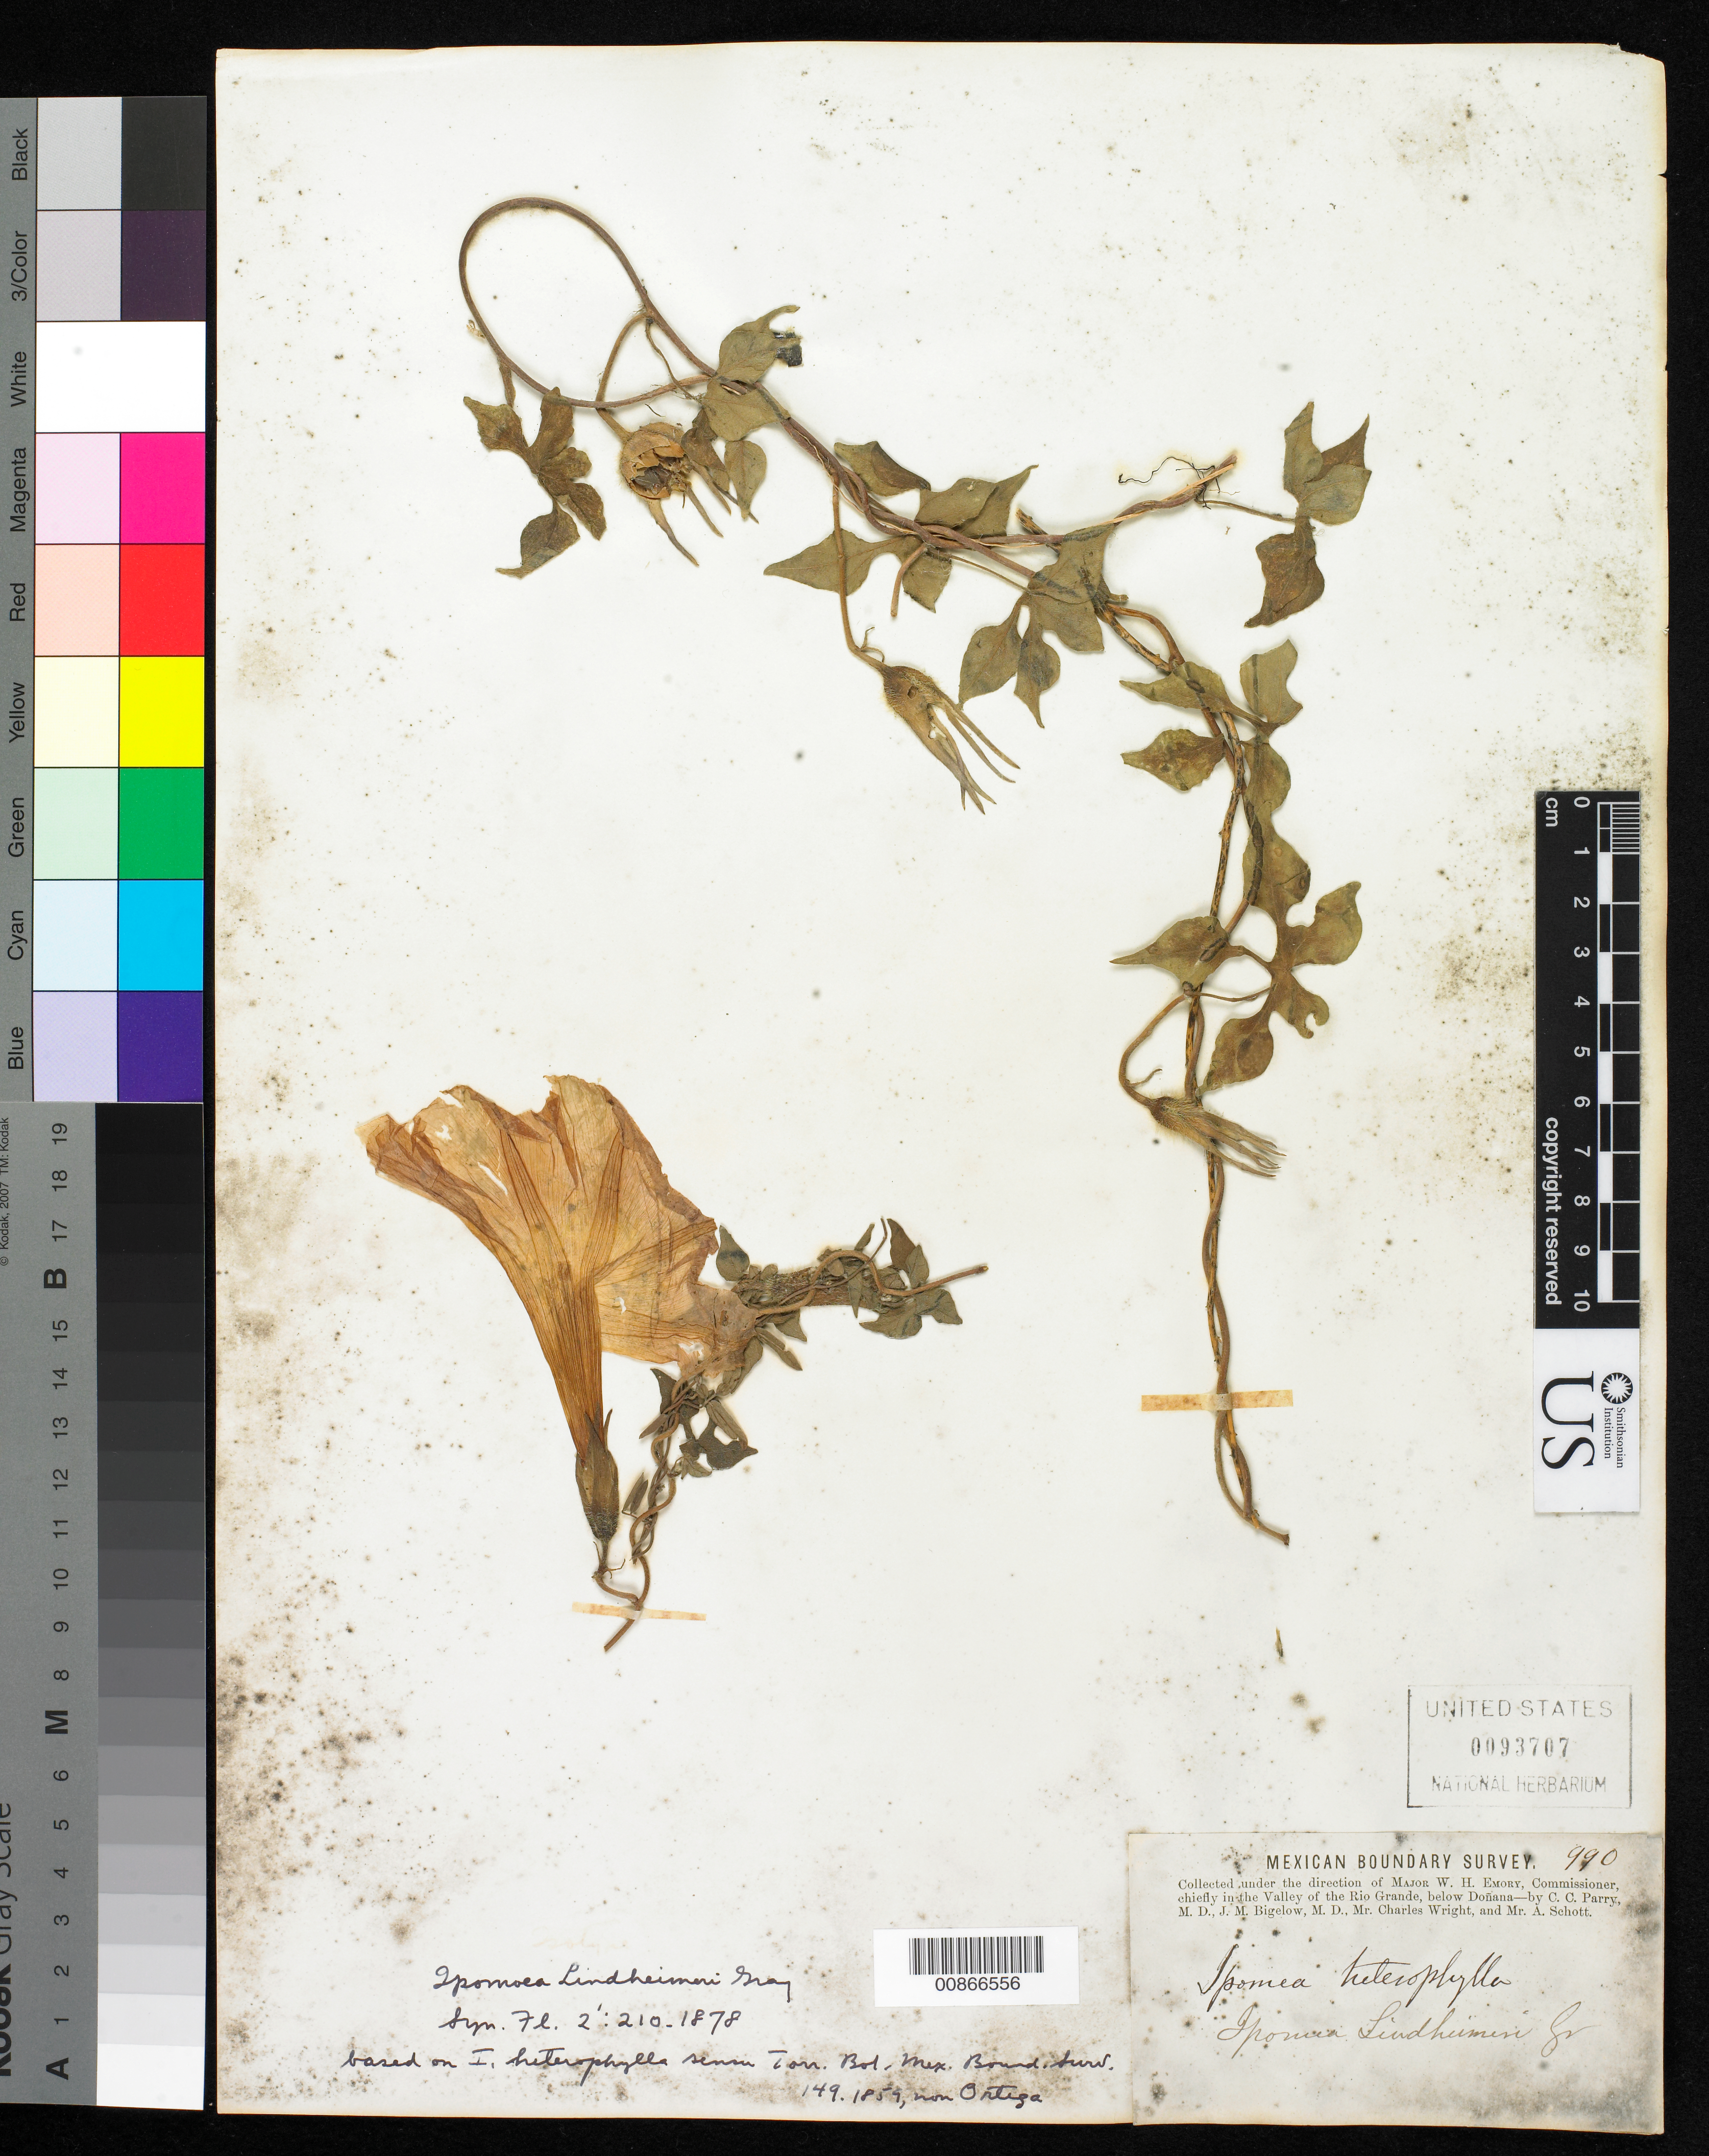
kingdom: Plantae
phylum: Tracheophyta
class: Magnoliopsida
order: Solanales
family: Convolvulaceae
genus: Ipomoea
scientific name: Ipomoea lindheimeri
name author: A. Gray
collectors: C. C. Parry, J. M. Bigelow, C. Wright & A. C. V. Schott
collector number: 990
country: United States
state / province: New Mexico / Texas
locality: Valley of the Rio Grande, below Doñana.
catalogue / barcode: US 93707